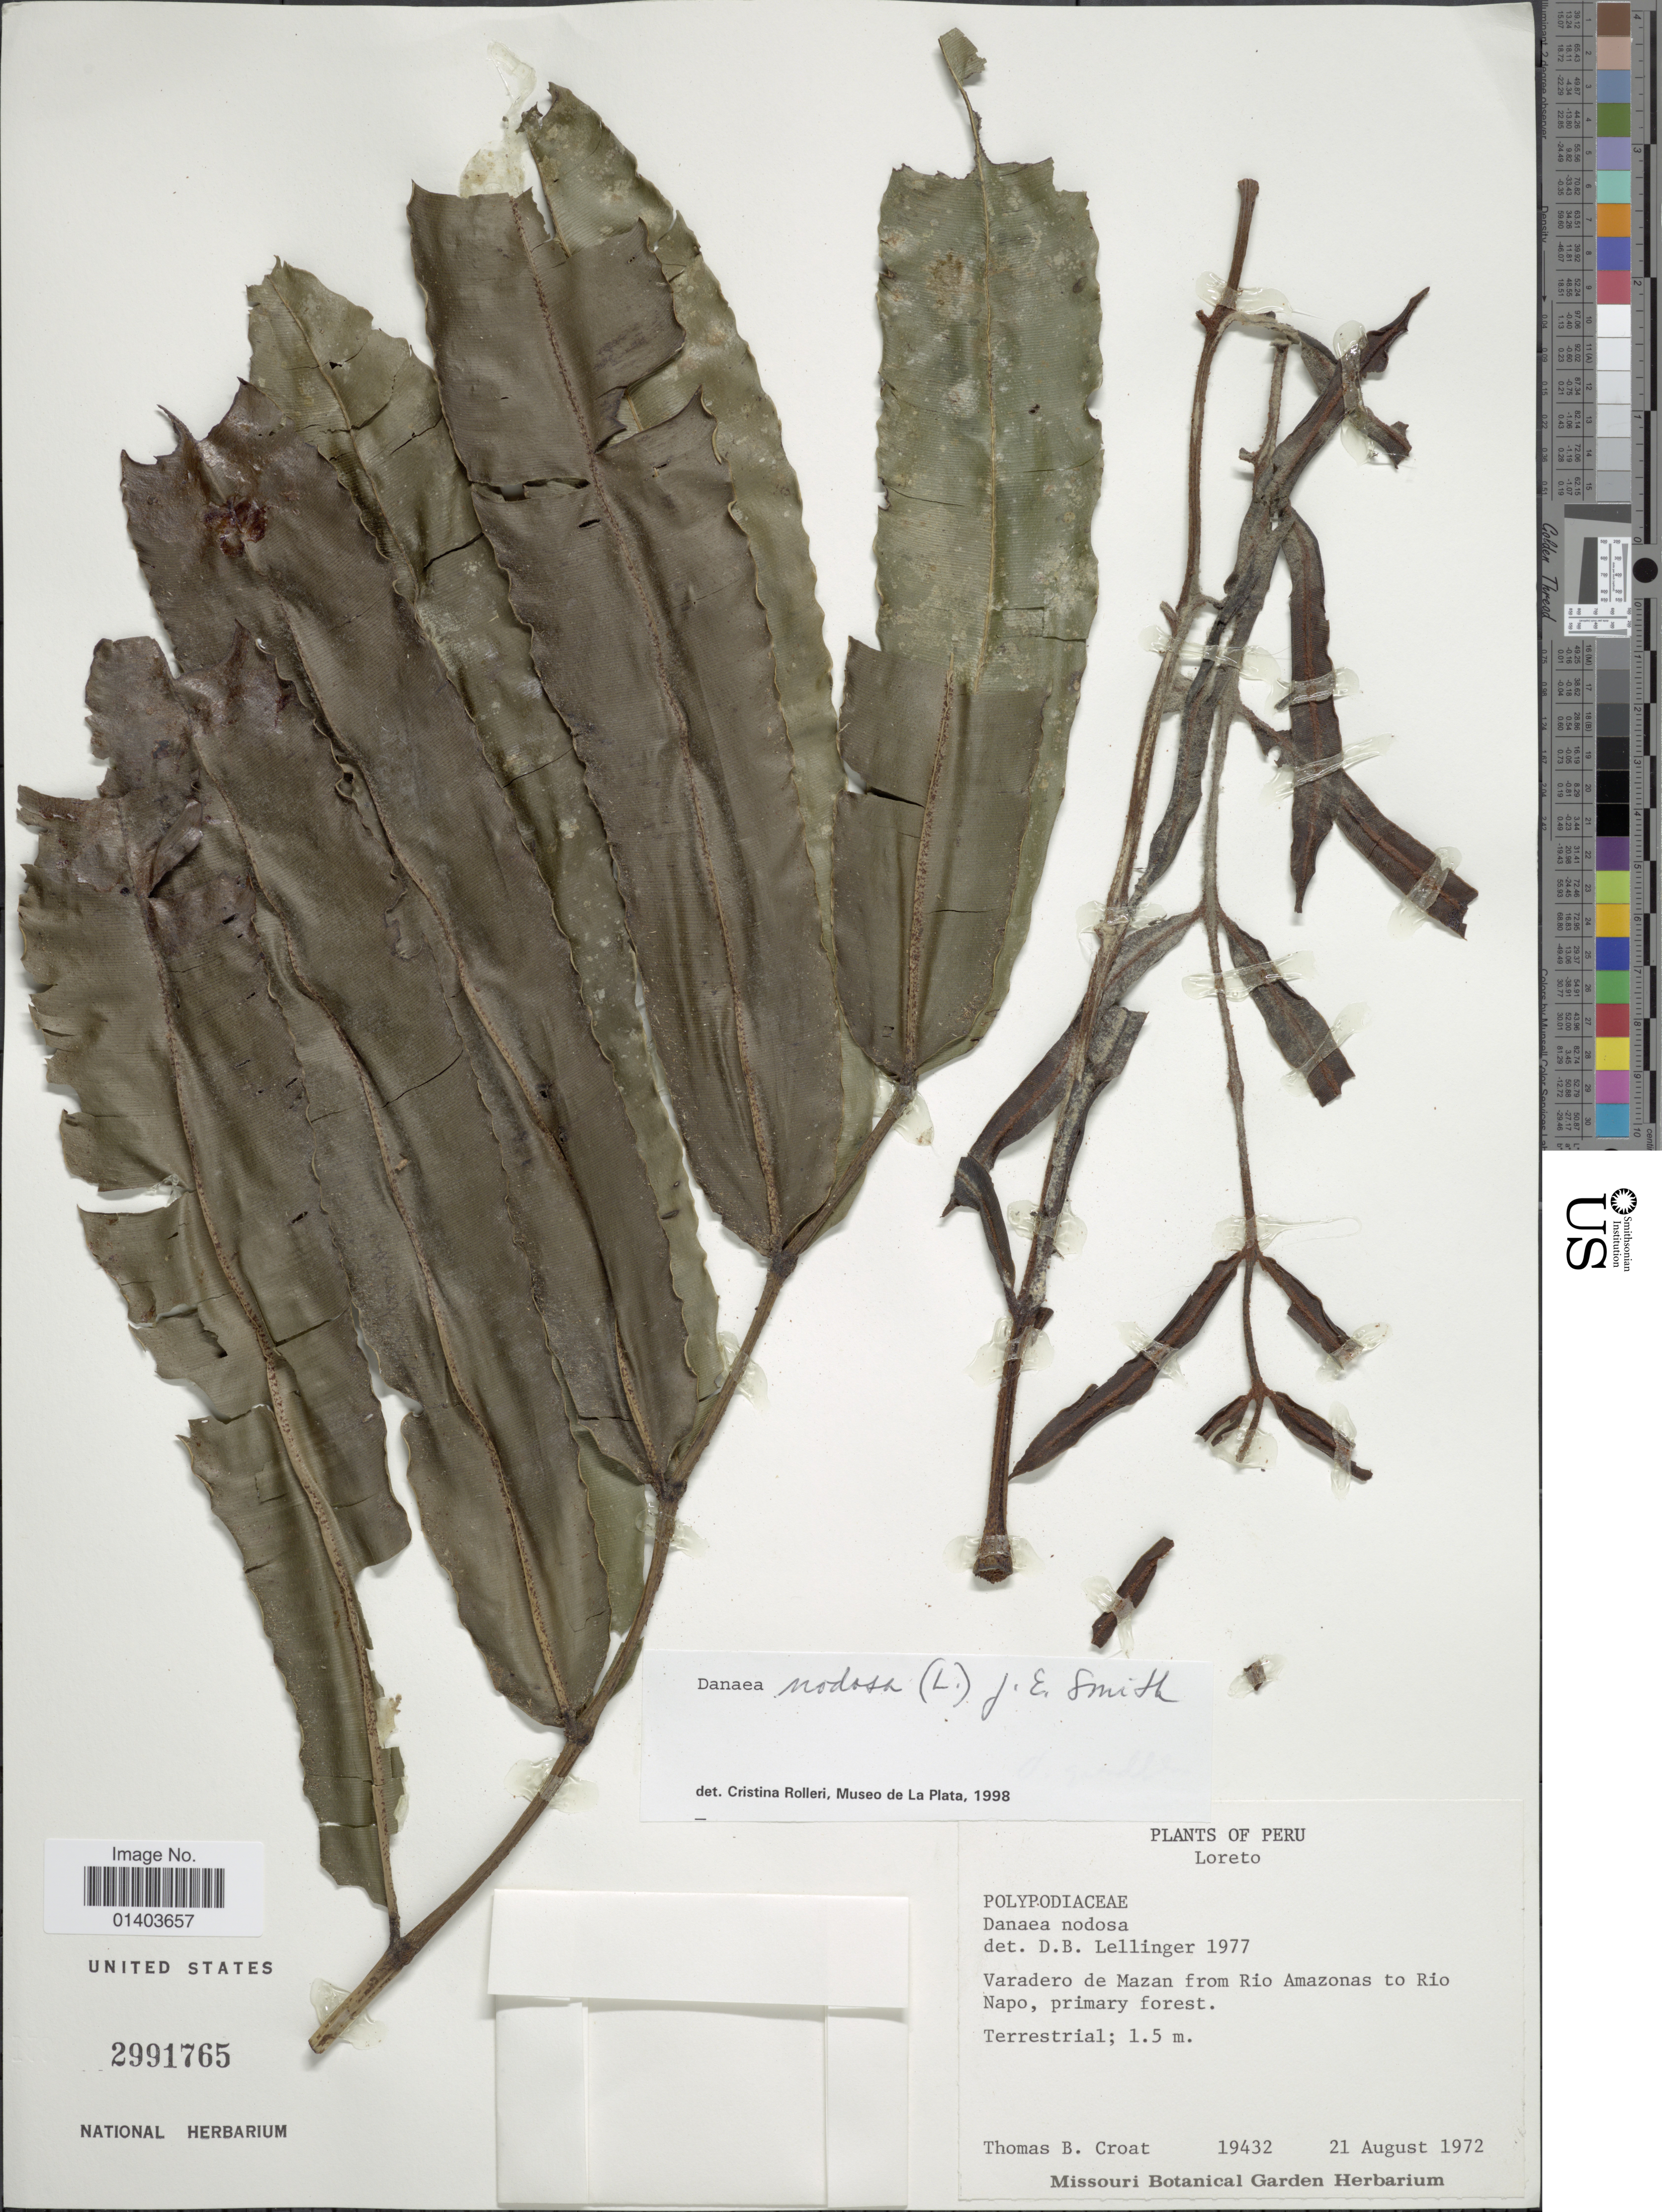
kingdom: Plantae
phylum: Tracheophyta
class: Polypodiopsida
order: Marattiales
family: Marattiaceae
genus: Danaea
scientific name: Danaea nodosa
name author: (L.) Sm.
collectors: T. B. Croat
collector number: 19432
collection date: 1972-08-21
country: Peru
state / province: Loreto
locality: Varadero de Mazan from Rio Amazonas to Rio Napo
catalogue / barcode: US 2991765